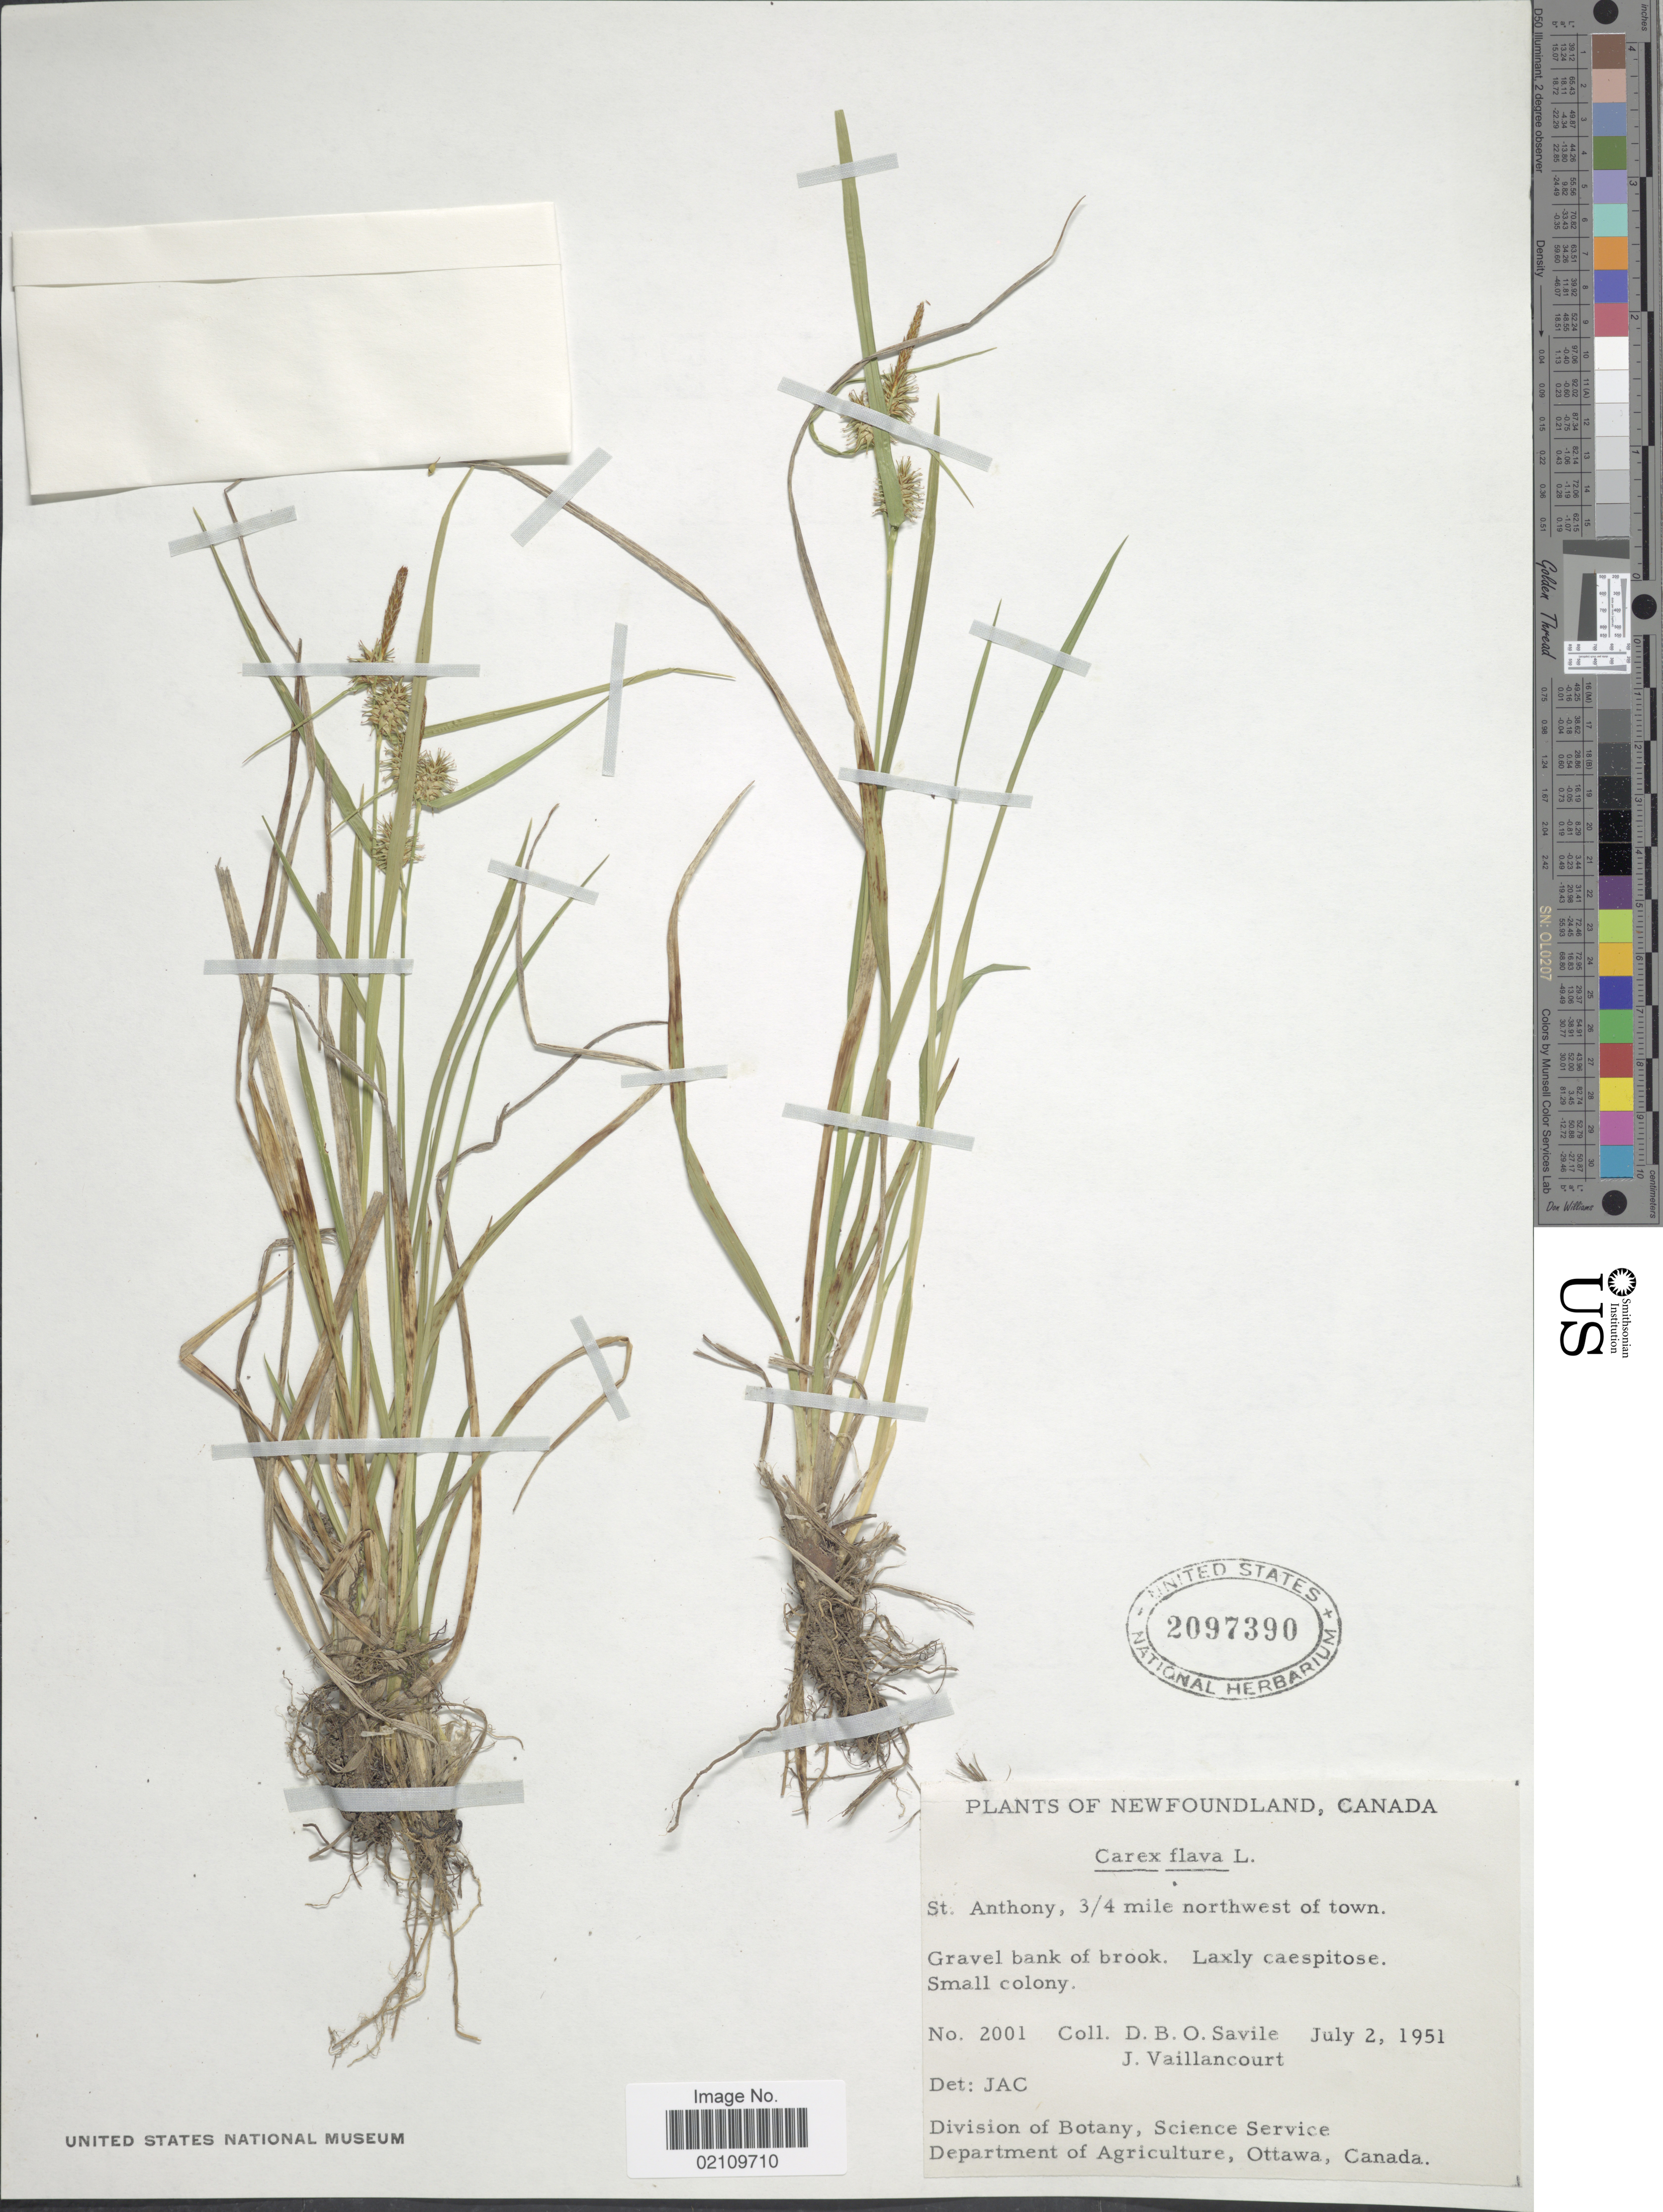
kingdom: Plantae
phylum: Tracheophyta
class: Liliopsida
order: Poales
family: Cyperaceae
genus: Carex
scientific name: Carex flava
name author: L.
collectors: D. Savile & J. Vaillancourt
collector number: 2001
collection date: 1951-07-02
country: Canada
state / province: Newfoundland and Labrador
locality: St. Anthony, 3/4 miles northwest of town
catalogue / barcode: US 2097390